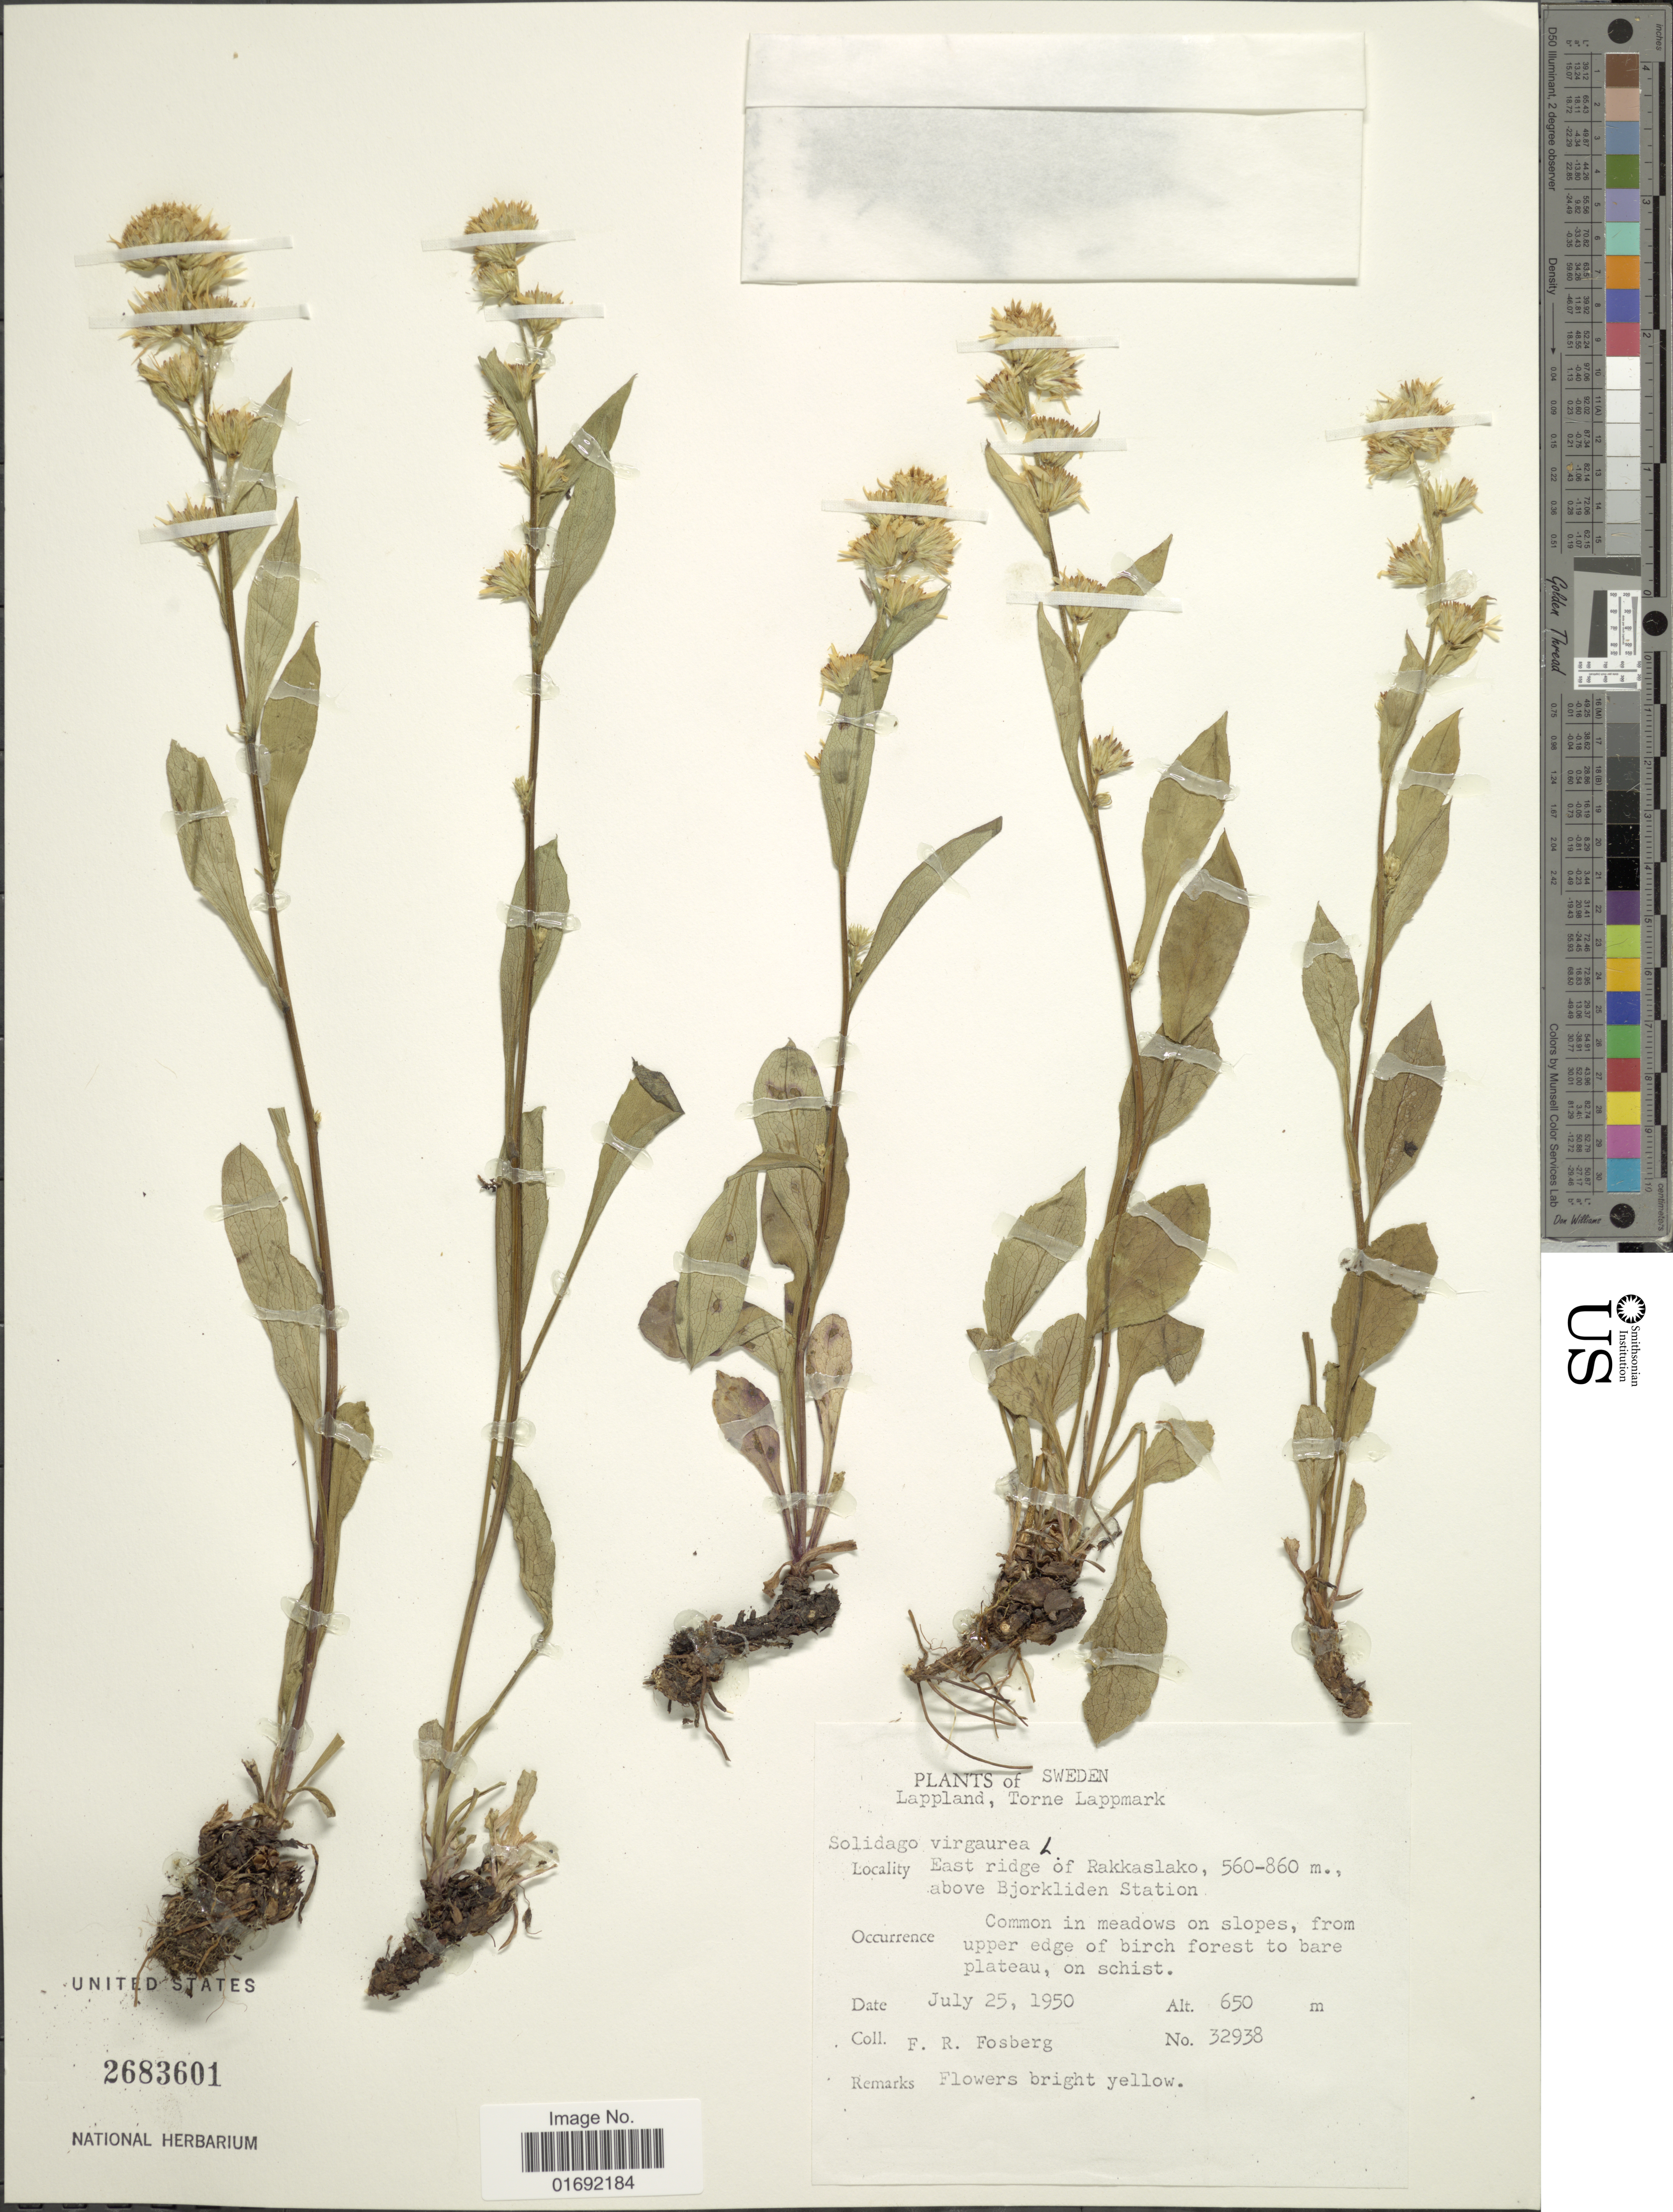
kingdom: Plantae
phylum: Tracheophyta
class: Magnoliopsida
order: Asterales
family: Asteraceae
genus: Solidago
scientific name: Solidago virgaurea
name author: L.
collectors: F. R. Fosberg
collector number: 32938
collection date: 1950-07-25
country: Sweden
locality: Lappland, Torne Lappmark, East ridge of Rakkaslako, above Bjorkliden Station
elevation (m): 650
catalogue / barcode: US 2683601